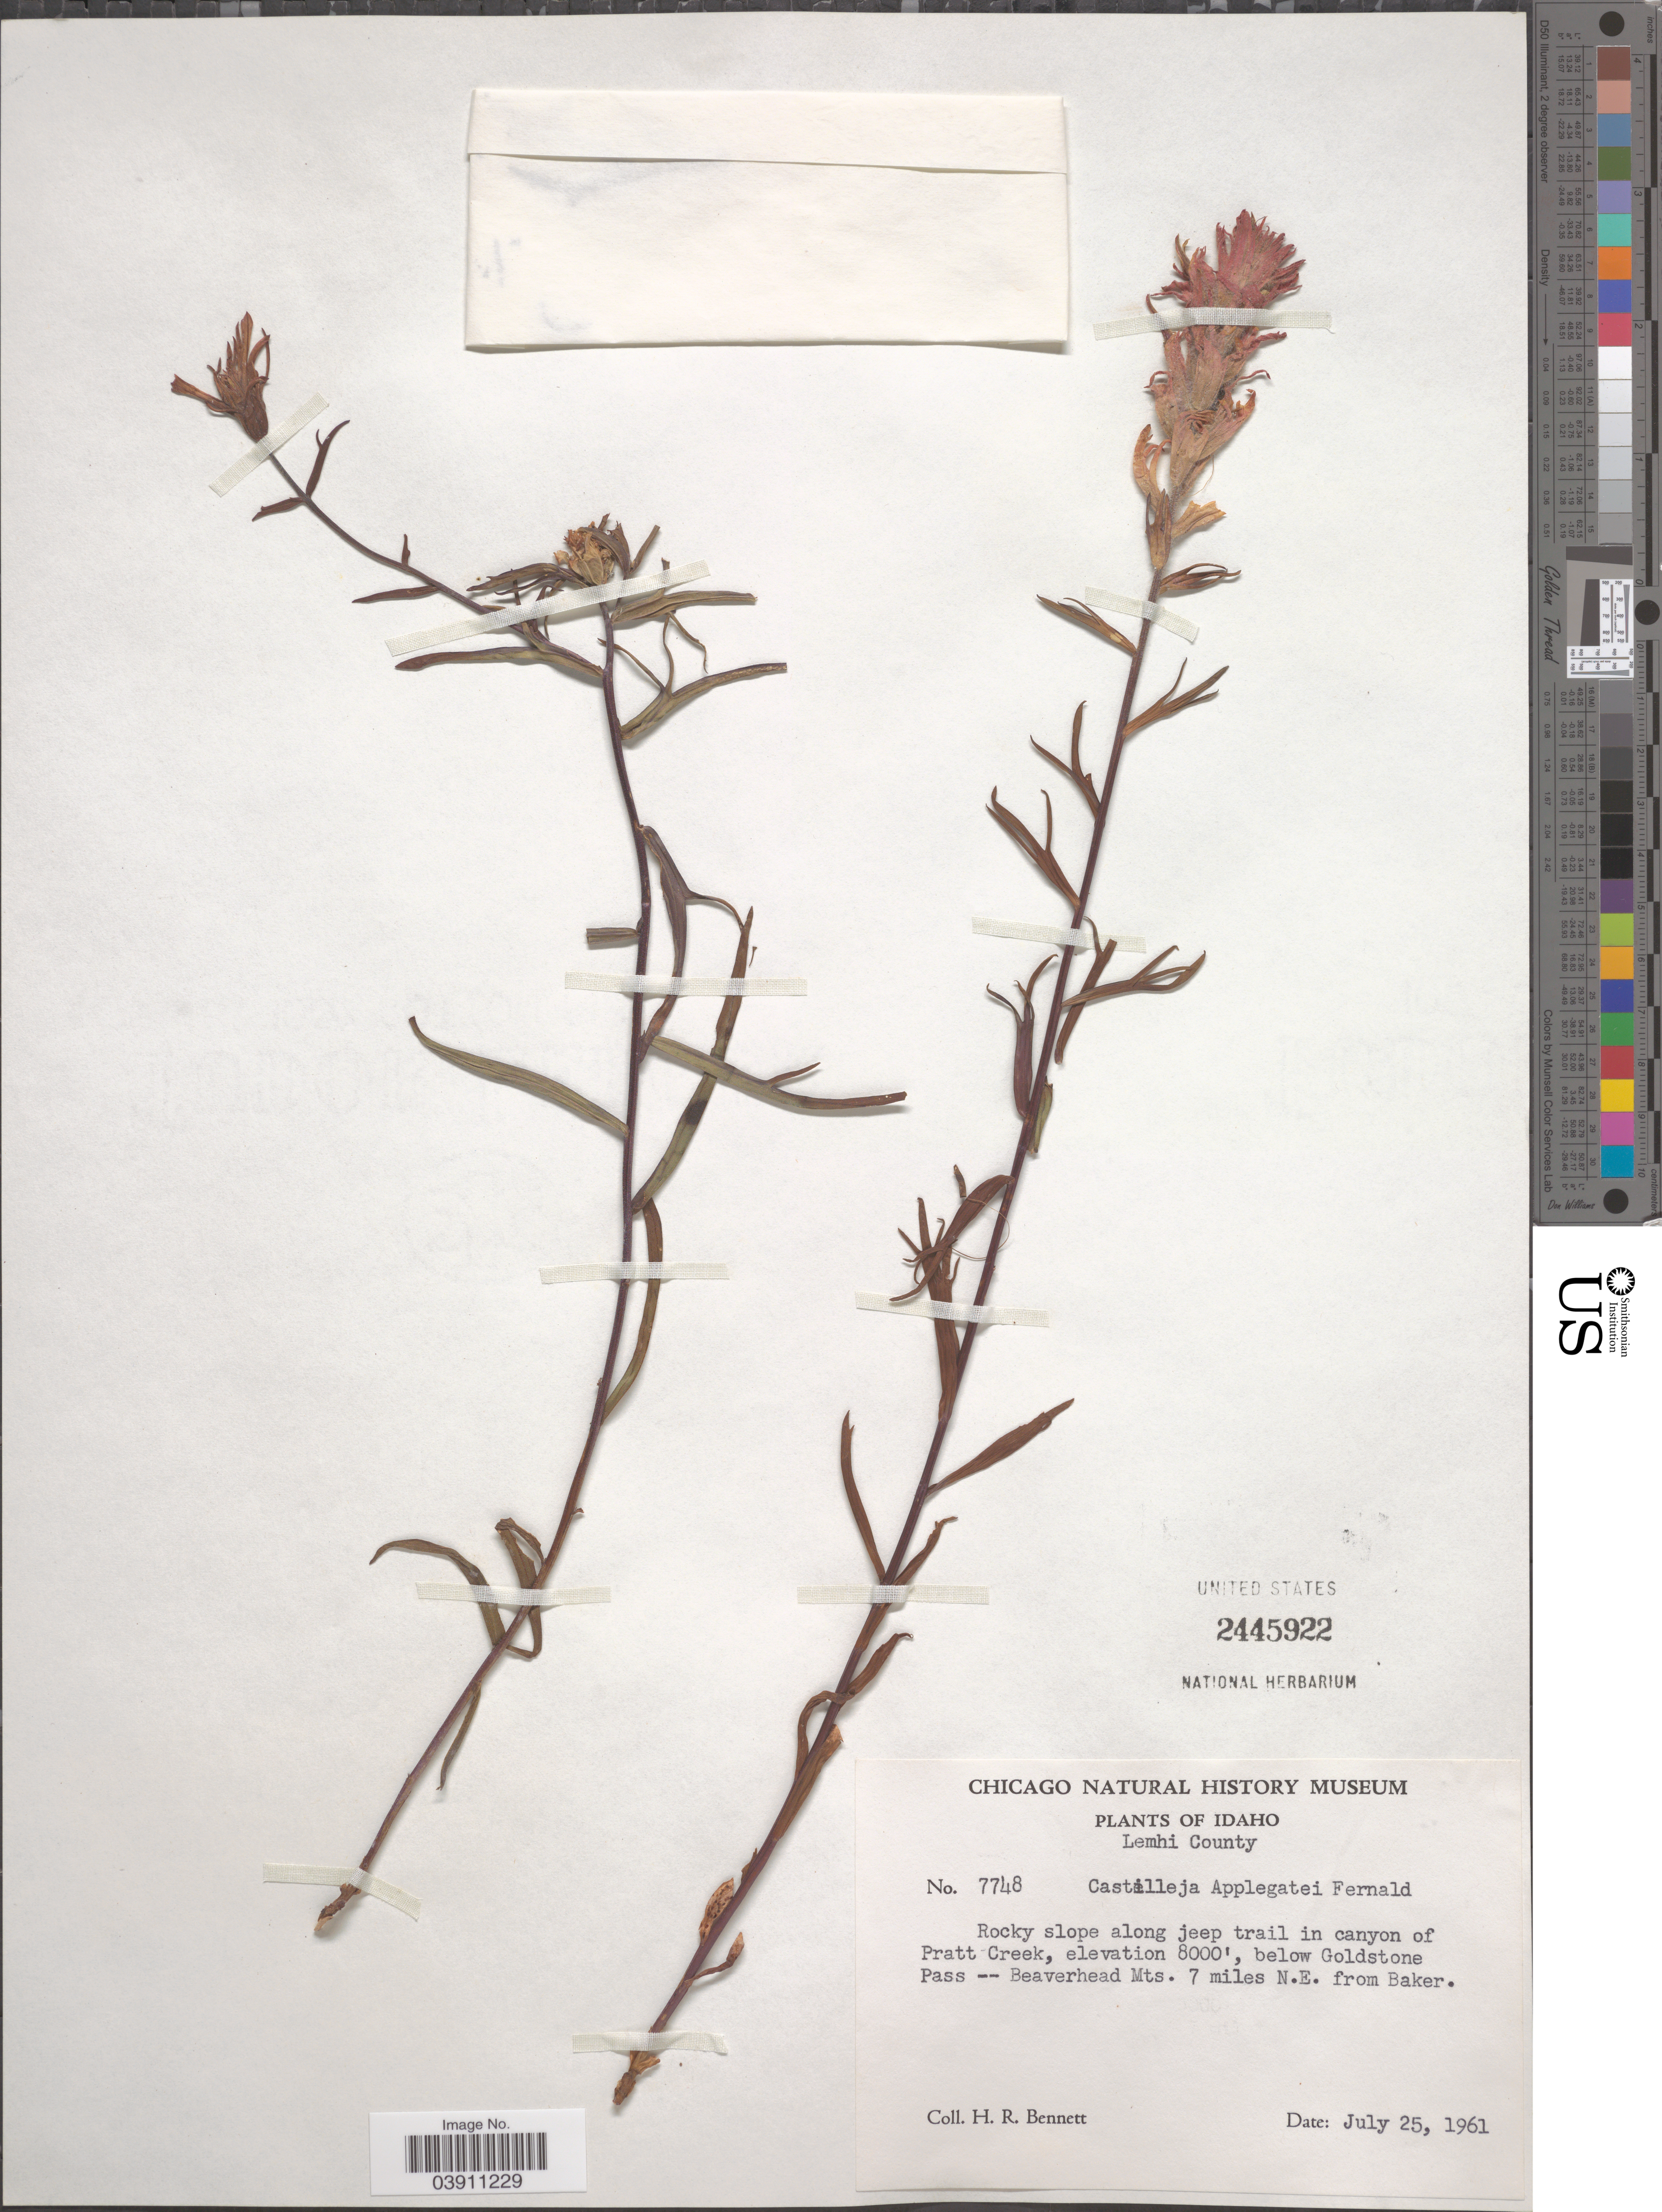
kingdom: Plantae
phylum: Tracheophyta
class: Magnoliopsida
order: Lamiales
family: Orobanchaceae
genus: Castilleja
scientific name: Castilleja applegatei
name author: Fernald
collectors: H. R. Bennett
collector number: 7748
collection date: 1961-07-25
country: United States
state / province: Idaho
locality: Lemhi County. Rocky slope along jeep trail in canyon of Pratt Creek, below Goldstone Pass --Beaverhead Mts. 7 miles N. E. from Baker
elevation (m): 2438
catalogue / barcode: US 2445922